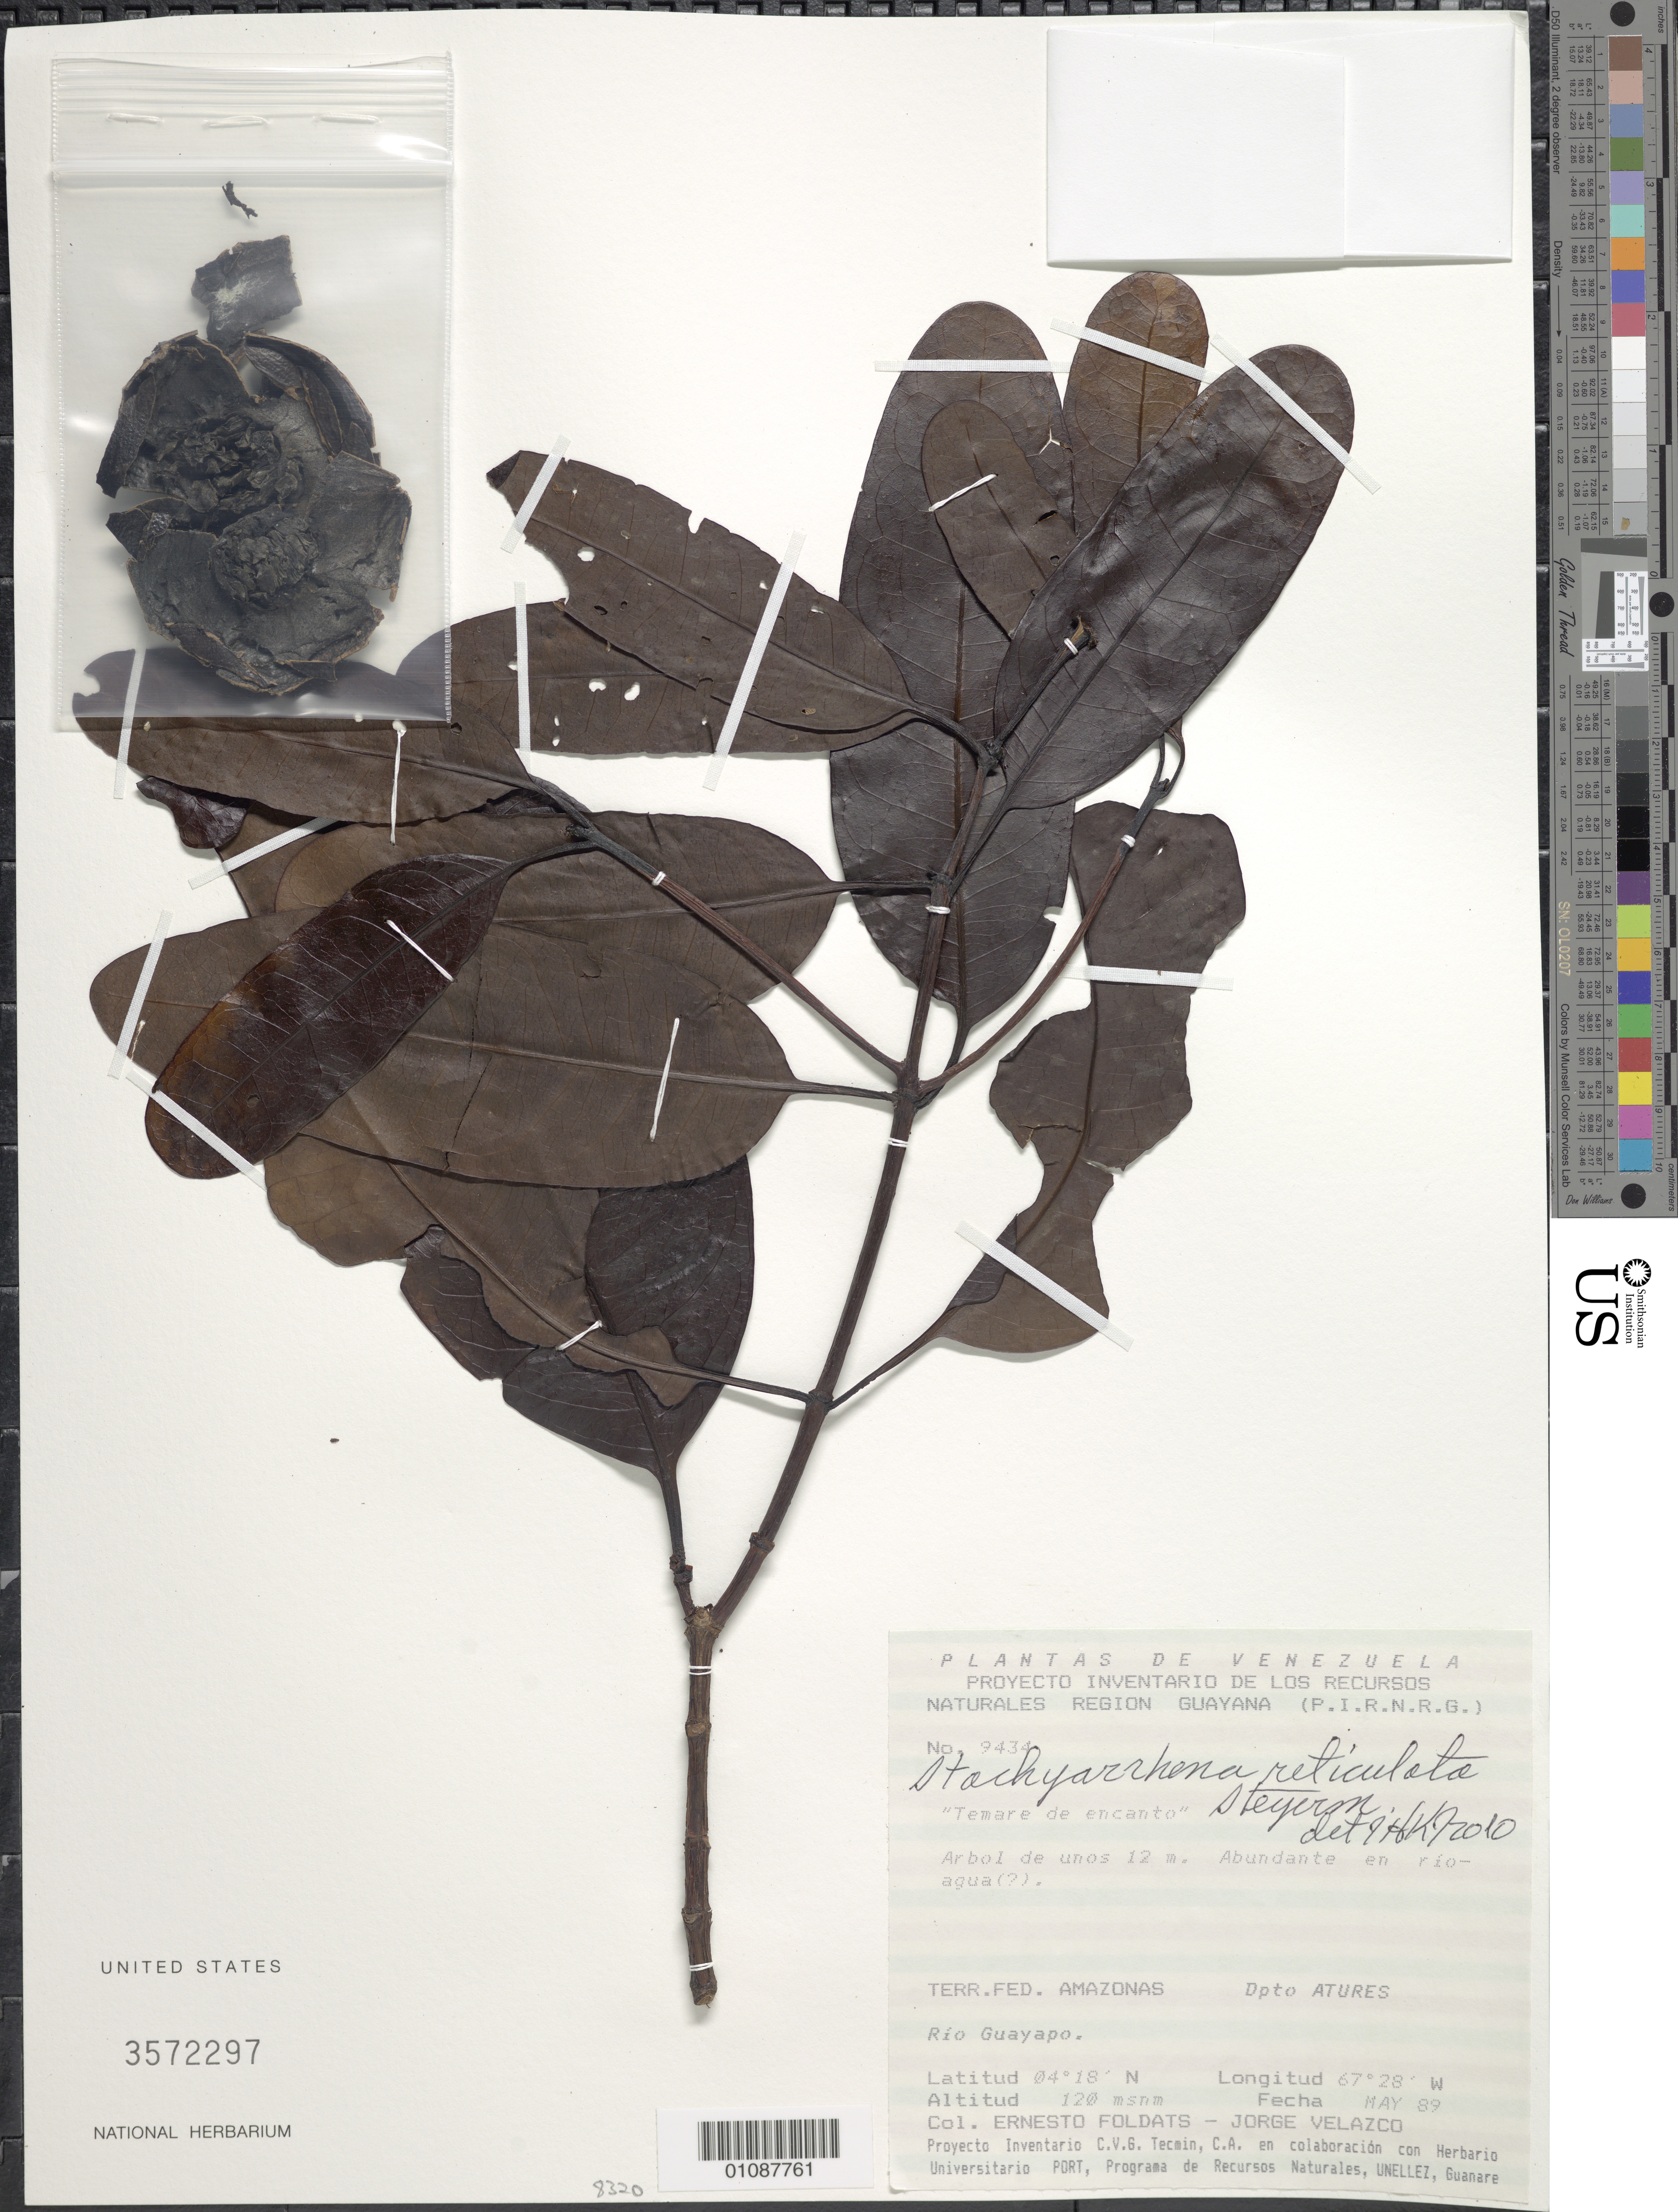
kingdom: Plantae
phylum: Tracheophyta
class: Magnoliopsida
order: Gentianales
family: Rubiaceae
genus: Stachyarrhena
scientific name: Stachyarrhena reticulata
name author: Steyerm.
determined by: Kirkbride, J. H.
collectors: E. Foldats & J. Velazco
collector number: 9434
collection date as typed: May-89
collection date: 1989-05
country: Venezuela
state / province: Amazonas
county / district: Atures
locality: Río Guayapo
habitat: Río-agua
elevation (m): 120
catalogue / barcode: US 3572297